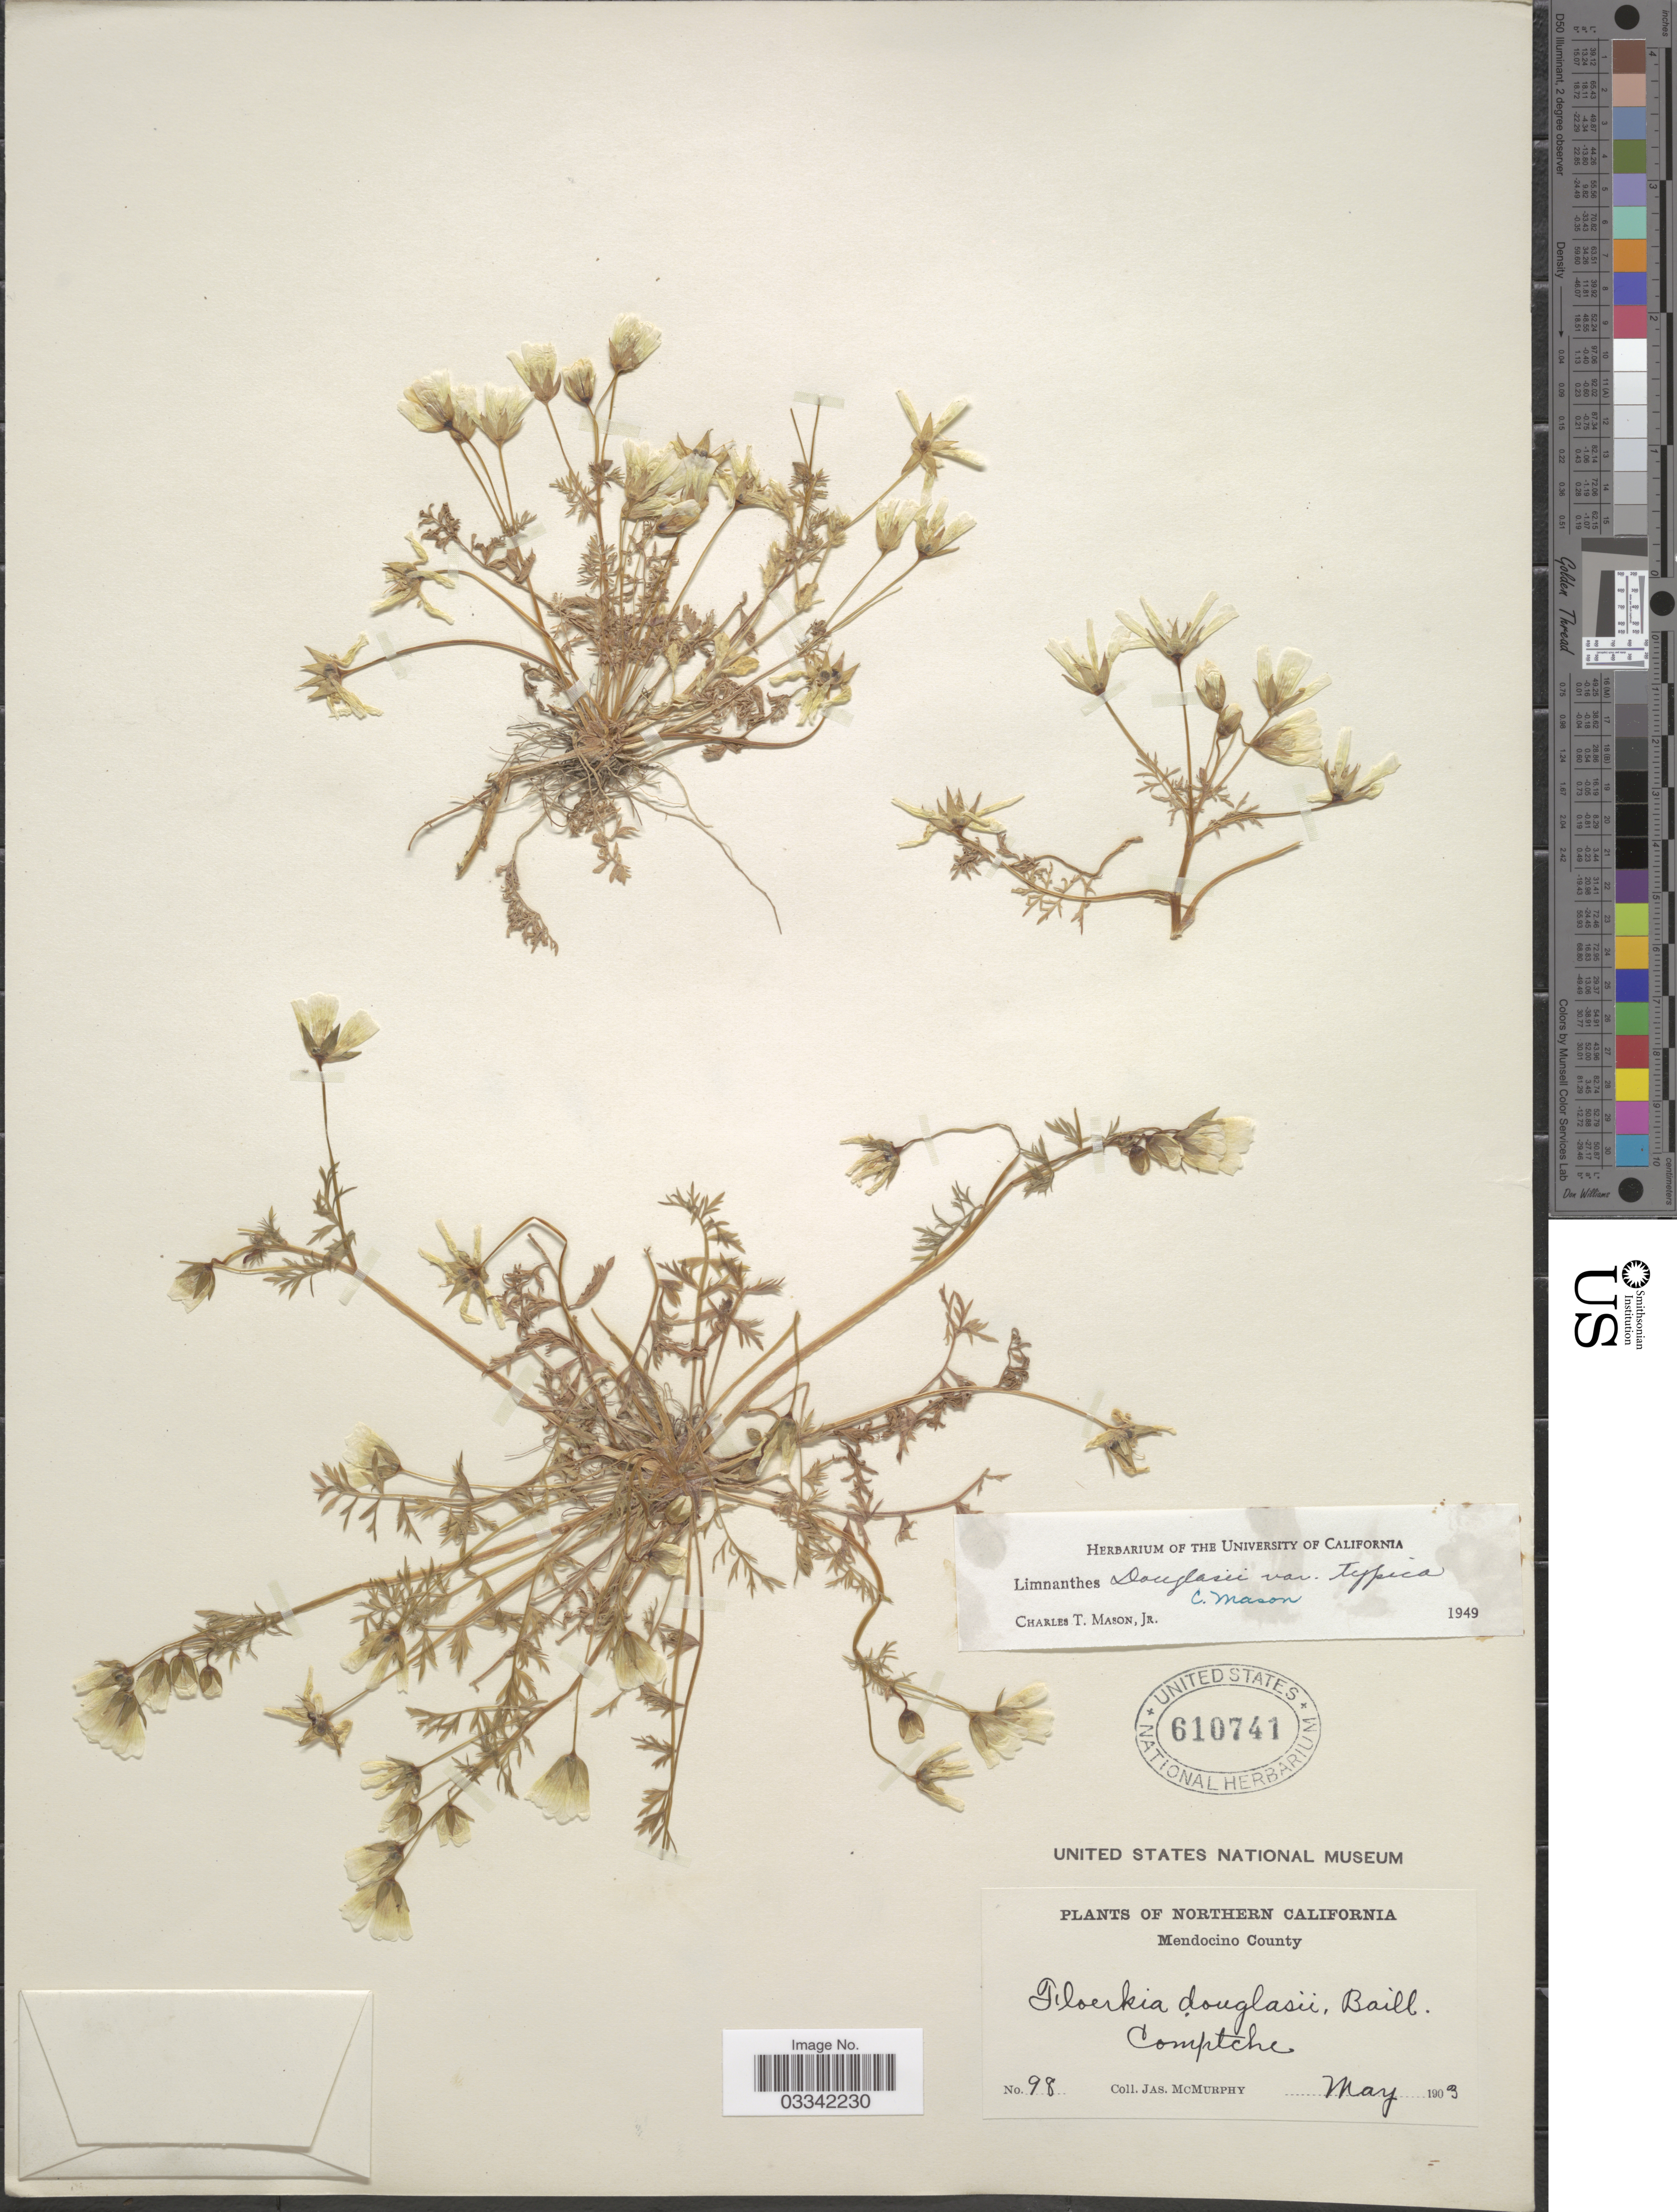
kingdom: Plantae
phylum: Tracheophyta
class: Magnoliopsida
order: Brassicales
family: Limnanthaceae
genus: Limnanthes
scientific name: Limnanthes douglasii var. douglasii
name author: R. Br.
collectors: J. McMurphy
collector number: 98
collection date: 1903-05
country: United States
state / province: California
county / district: Mendocino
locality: Northern California, Mendocino County, Comptche.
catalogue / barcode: US 610741